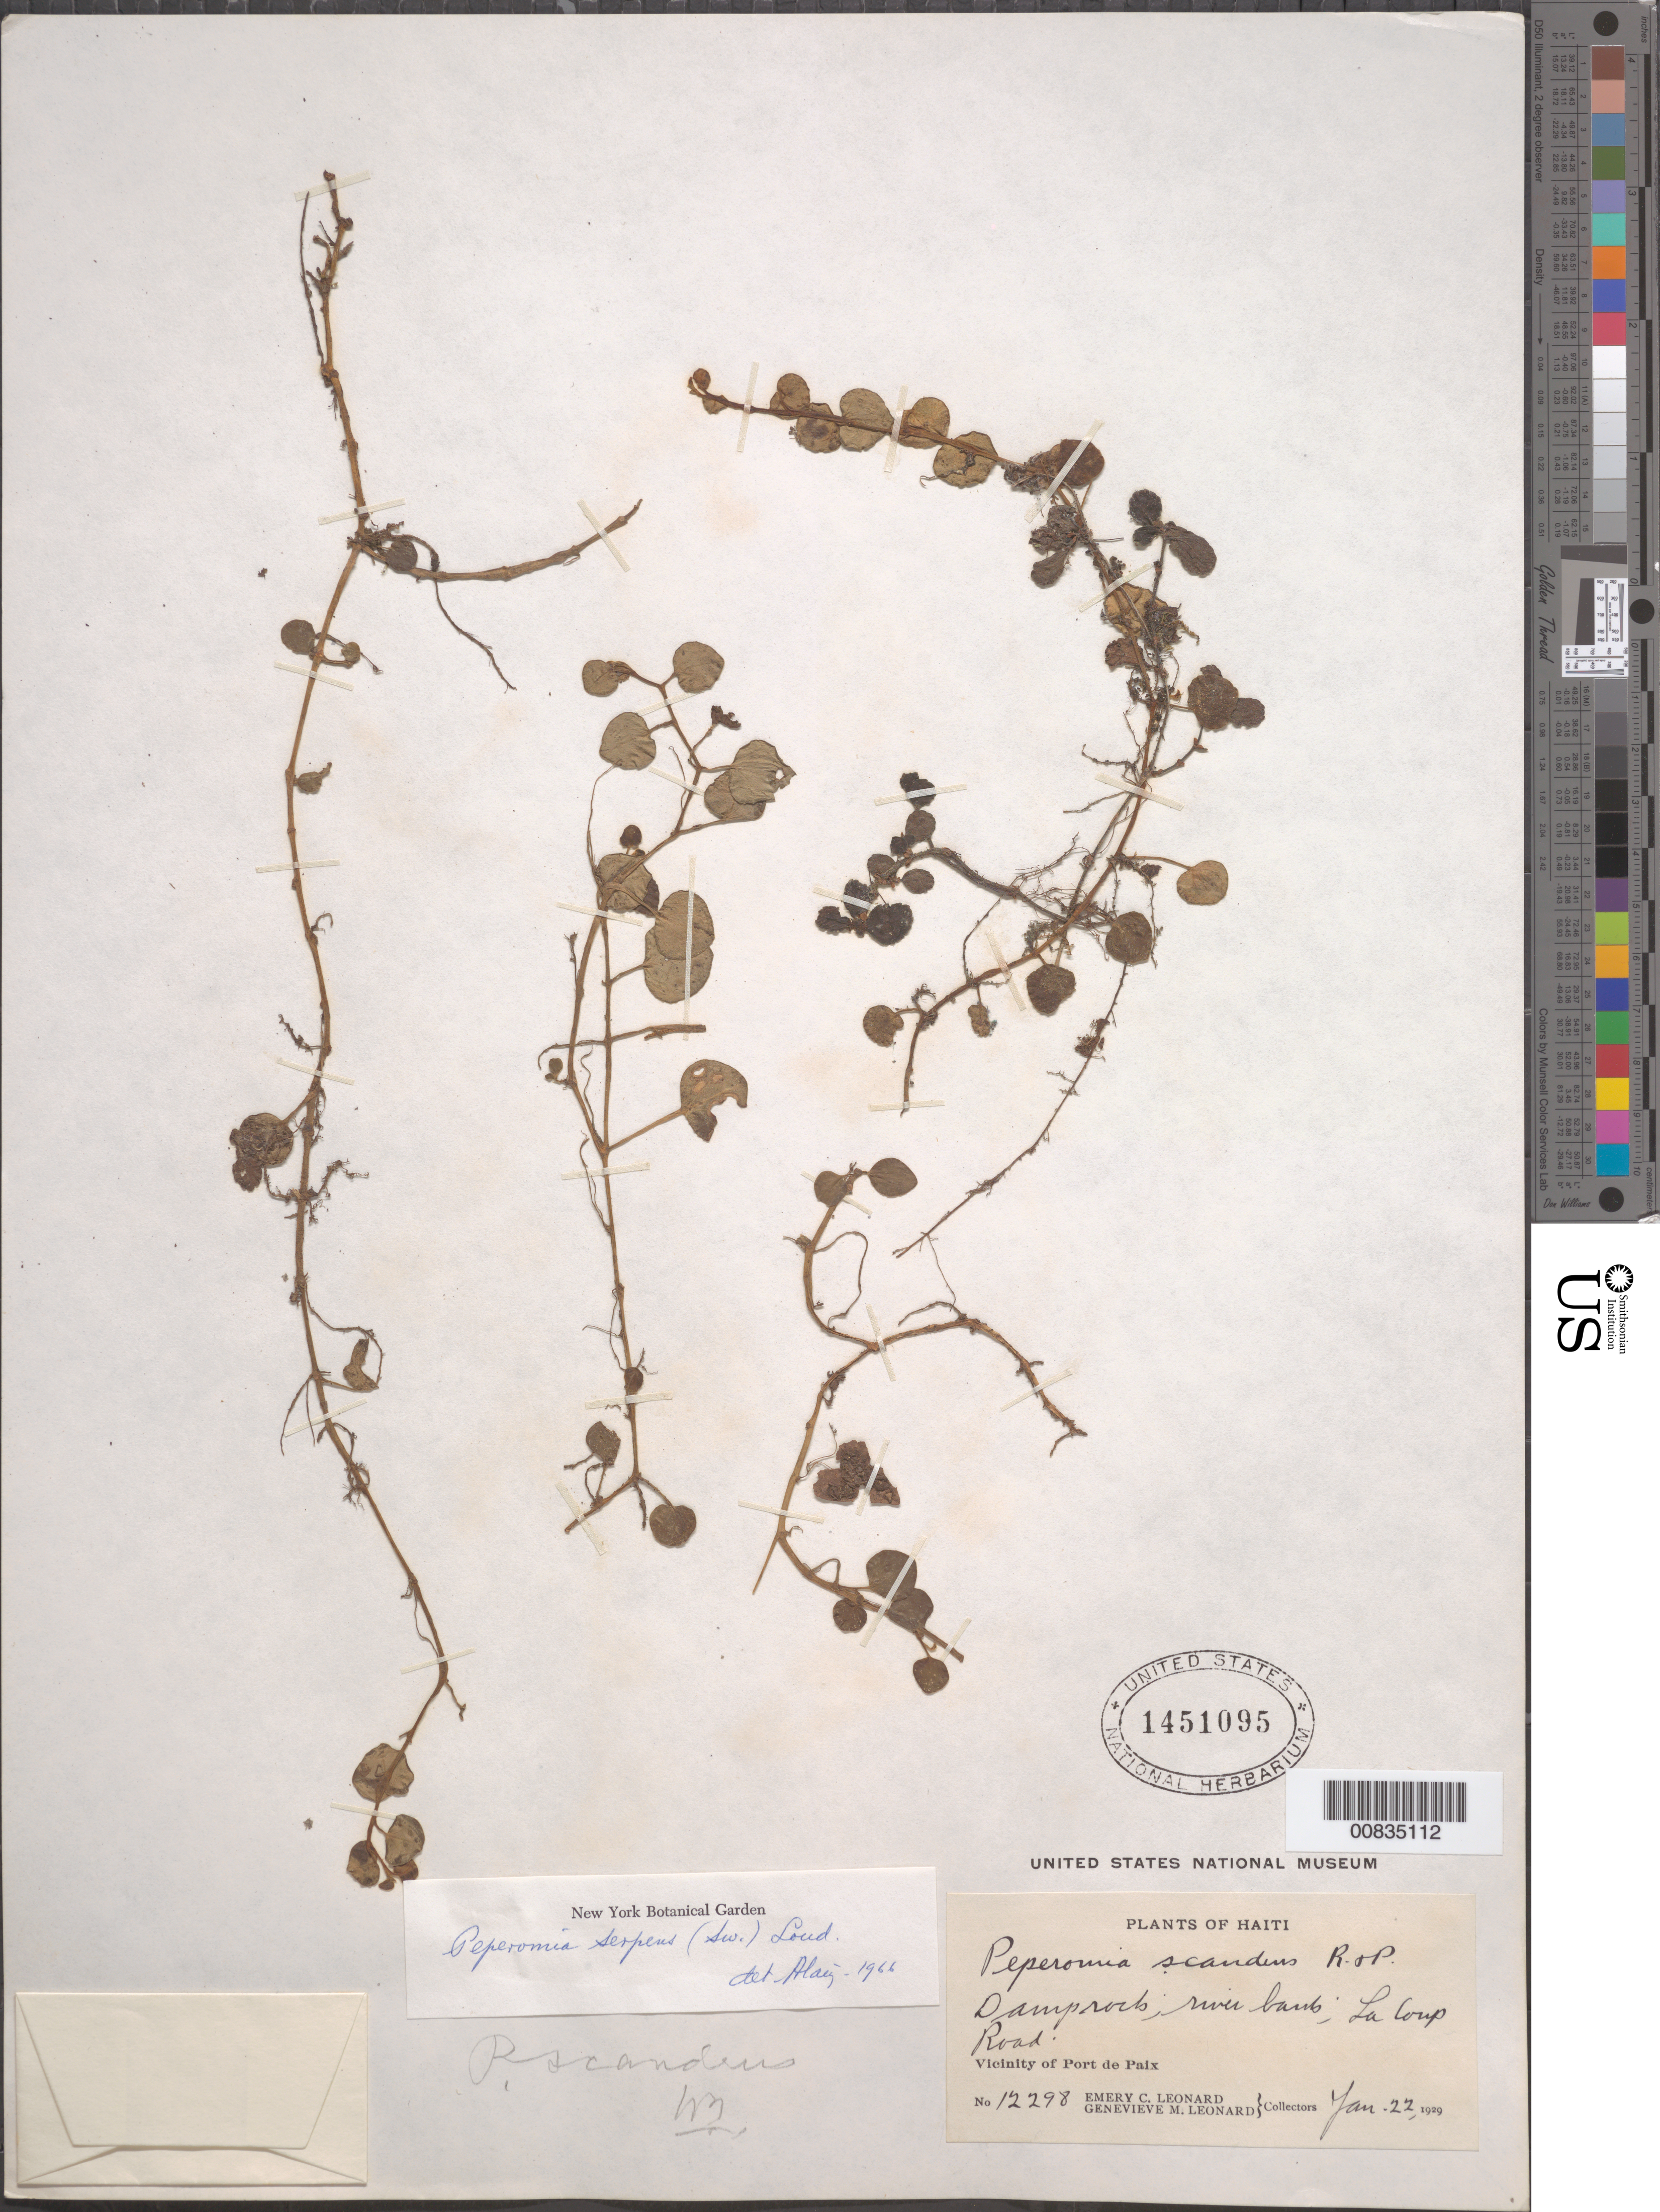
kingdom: Plantae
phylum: Tracheophyta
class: Magnoliopsida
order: Piperales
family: Piperaceae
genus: Peperomia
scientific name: Peperomia serpens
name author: (Sw.) Loudon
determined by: Liogier, Alain H.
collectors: E. C. Leonard & G. M. Leonard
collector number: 12298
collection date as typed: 22 Jan 1929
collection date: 1929-01-22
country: Haiti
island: Hispaniola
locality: Vicinity of Port-de-Paix. La Coup Road.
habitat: Damp rock; river bank.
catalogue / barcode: US 1451095